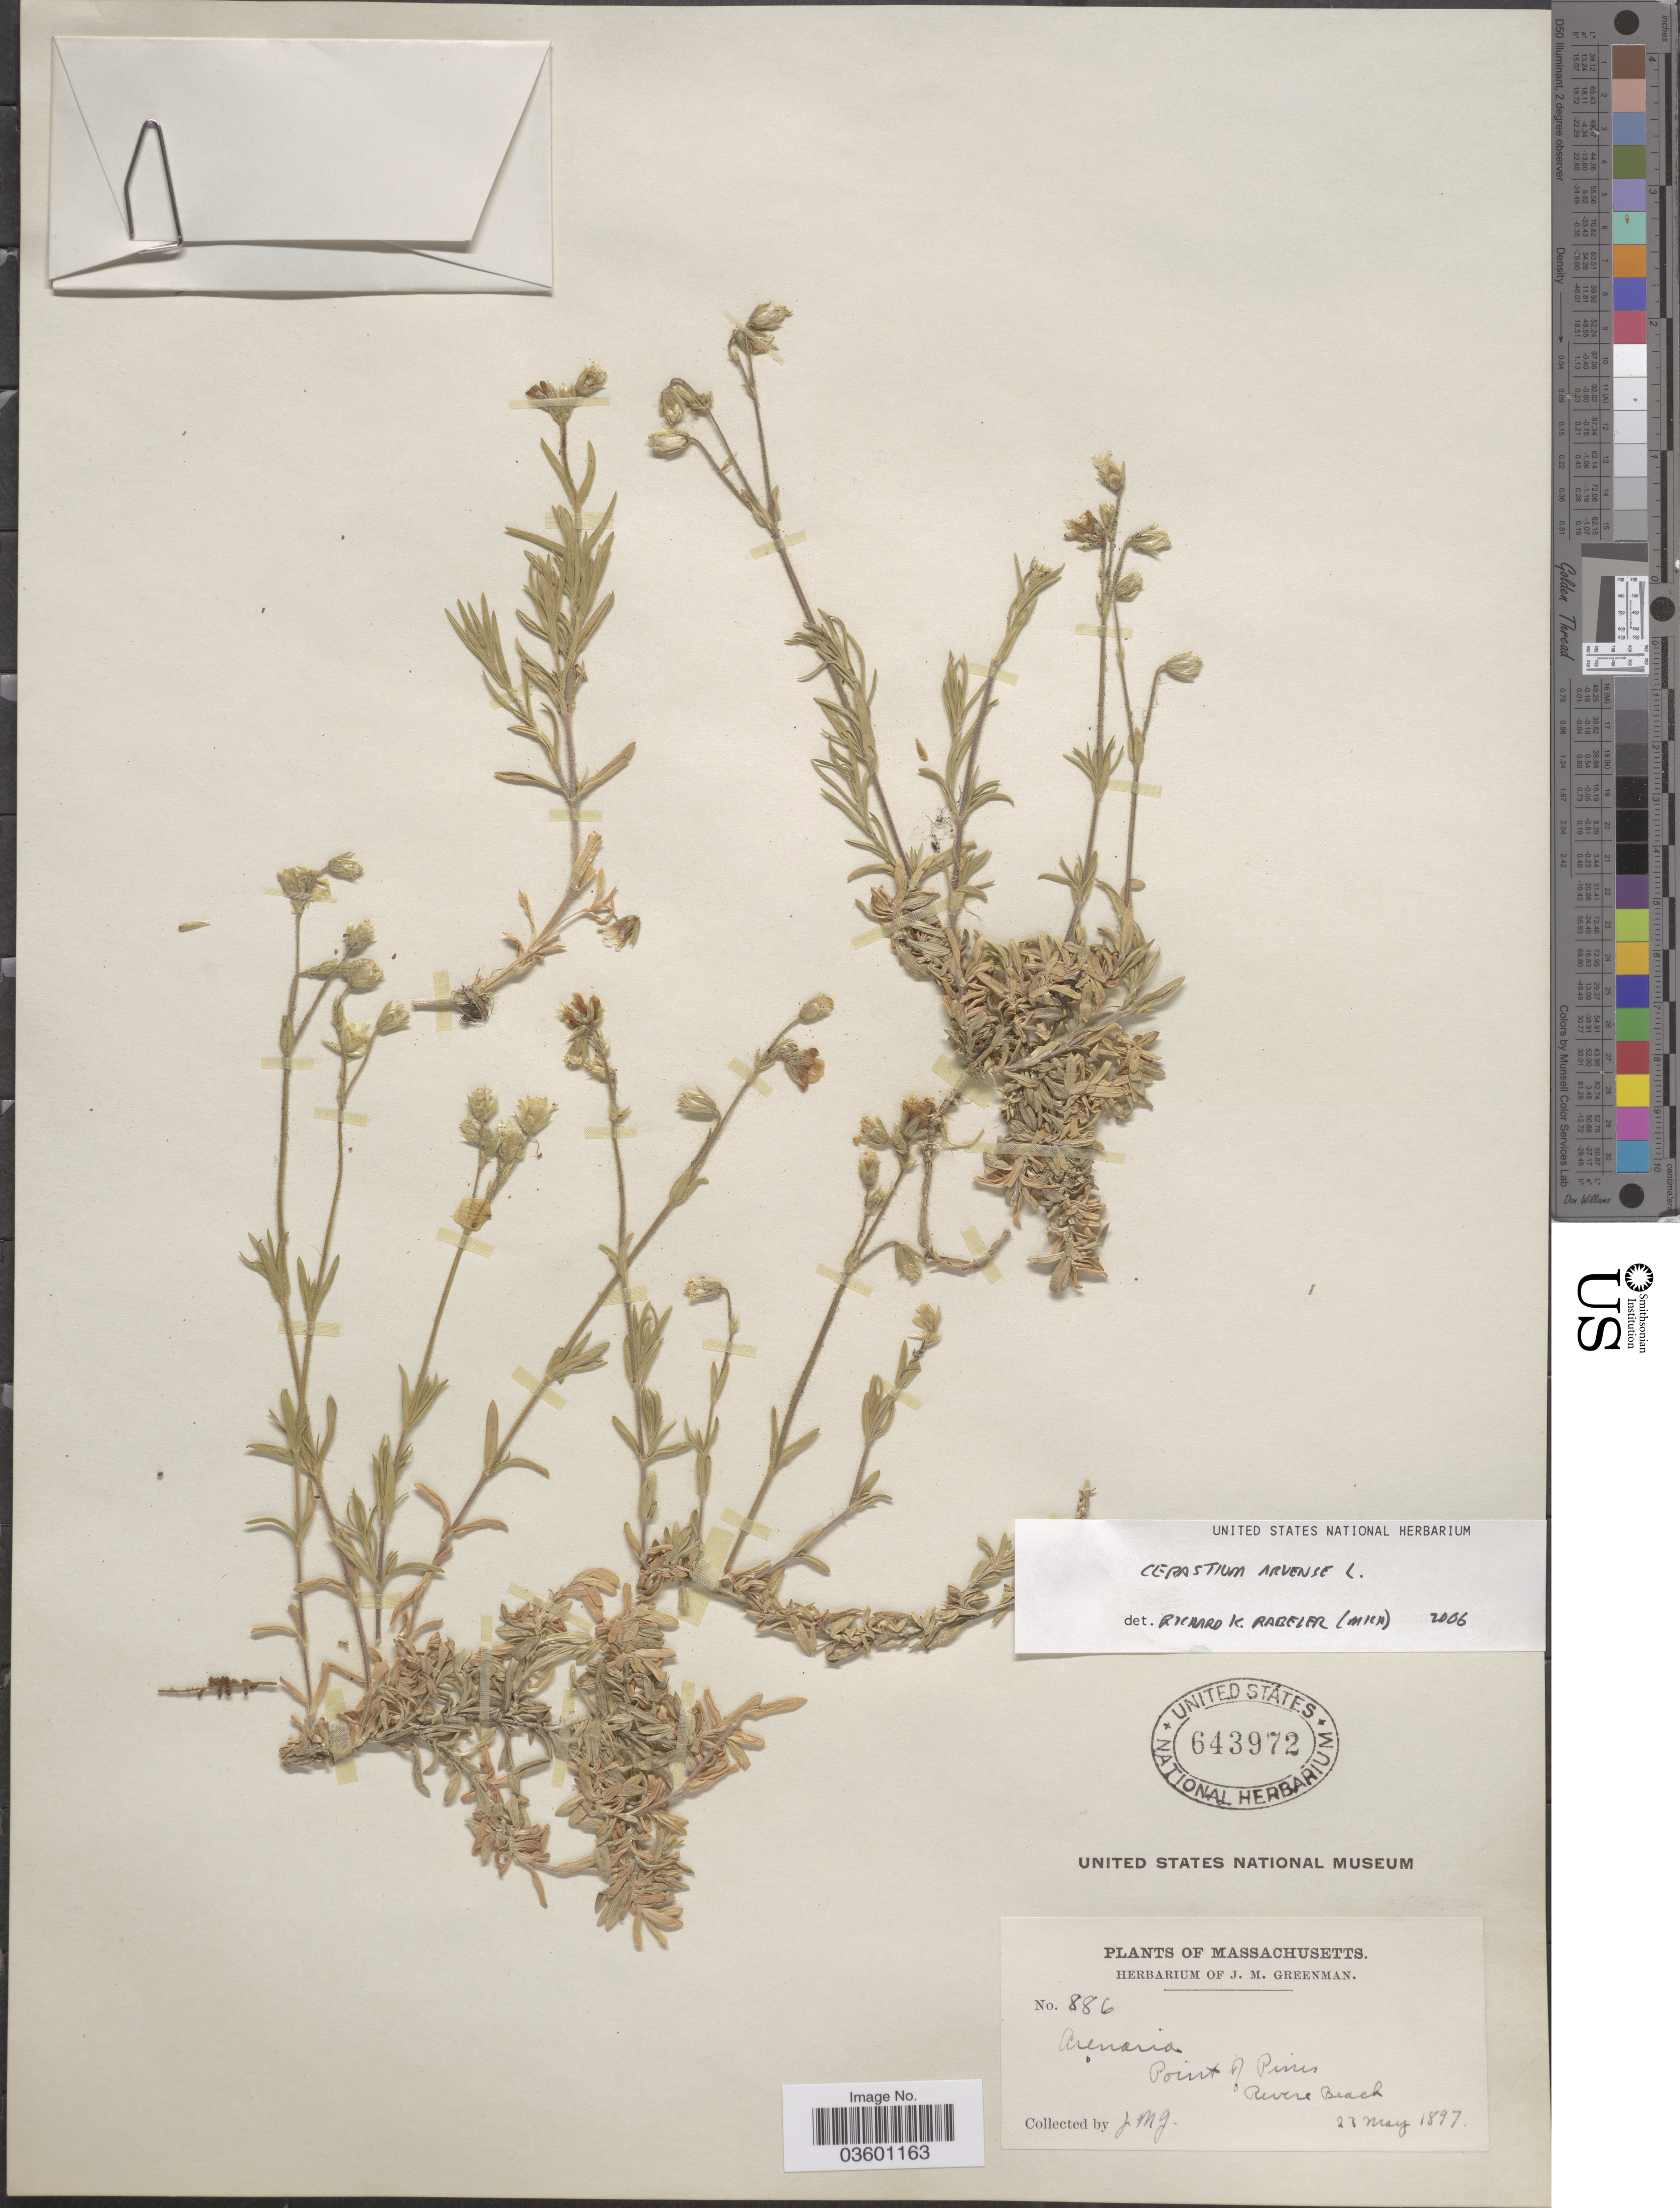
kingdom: Plantae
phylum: Tracheophyta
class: Magnoliopsida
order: Caryophyllales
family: Caryophyllaceae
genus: Cerastium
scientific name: Cerastium arvense subsp. arvense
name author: L.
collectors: J. M. Greenman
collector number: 886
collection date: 1897-05-23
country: United States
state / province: Massachusetts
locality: Point of Pines. Revere Beach.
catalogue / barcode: US 643972